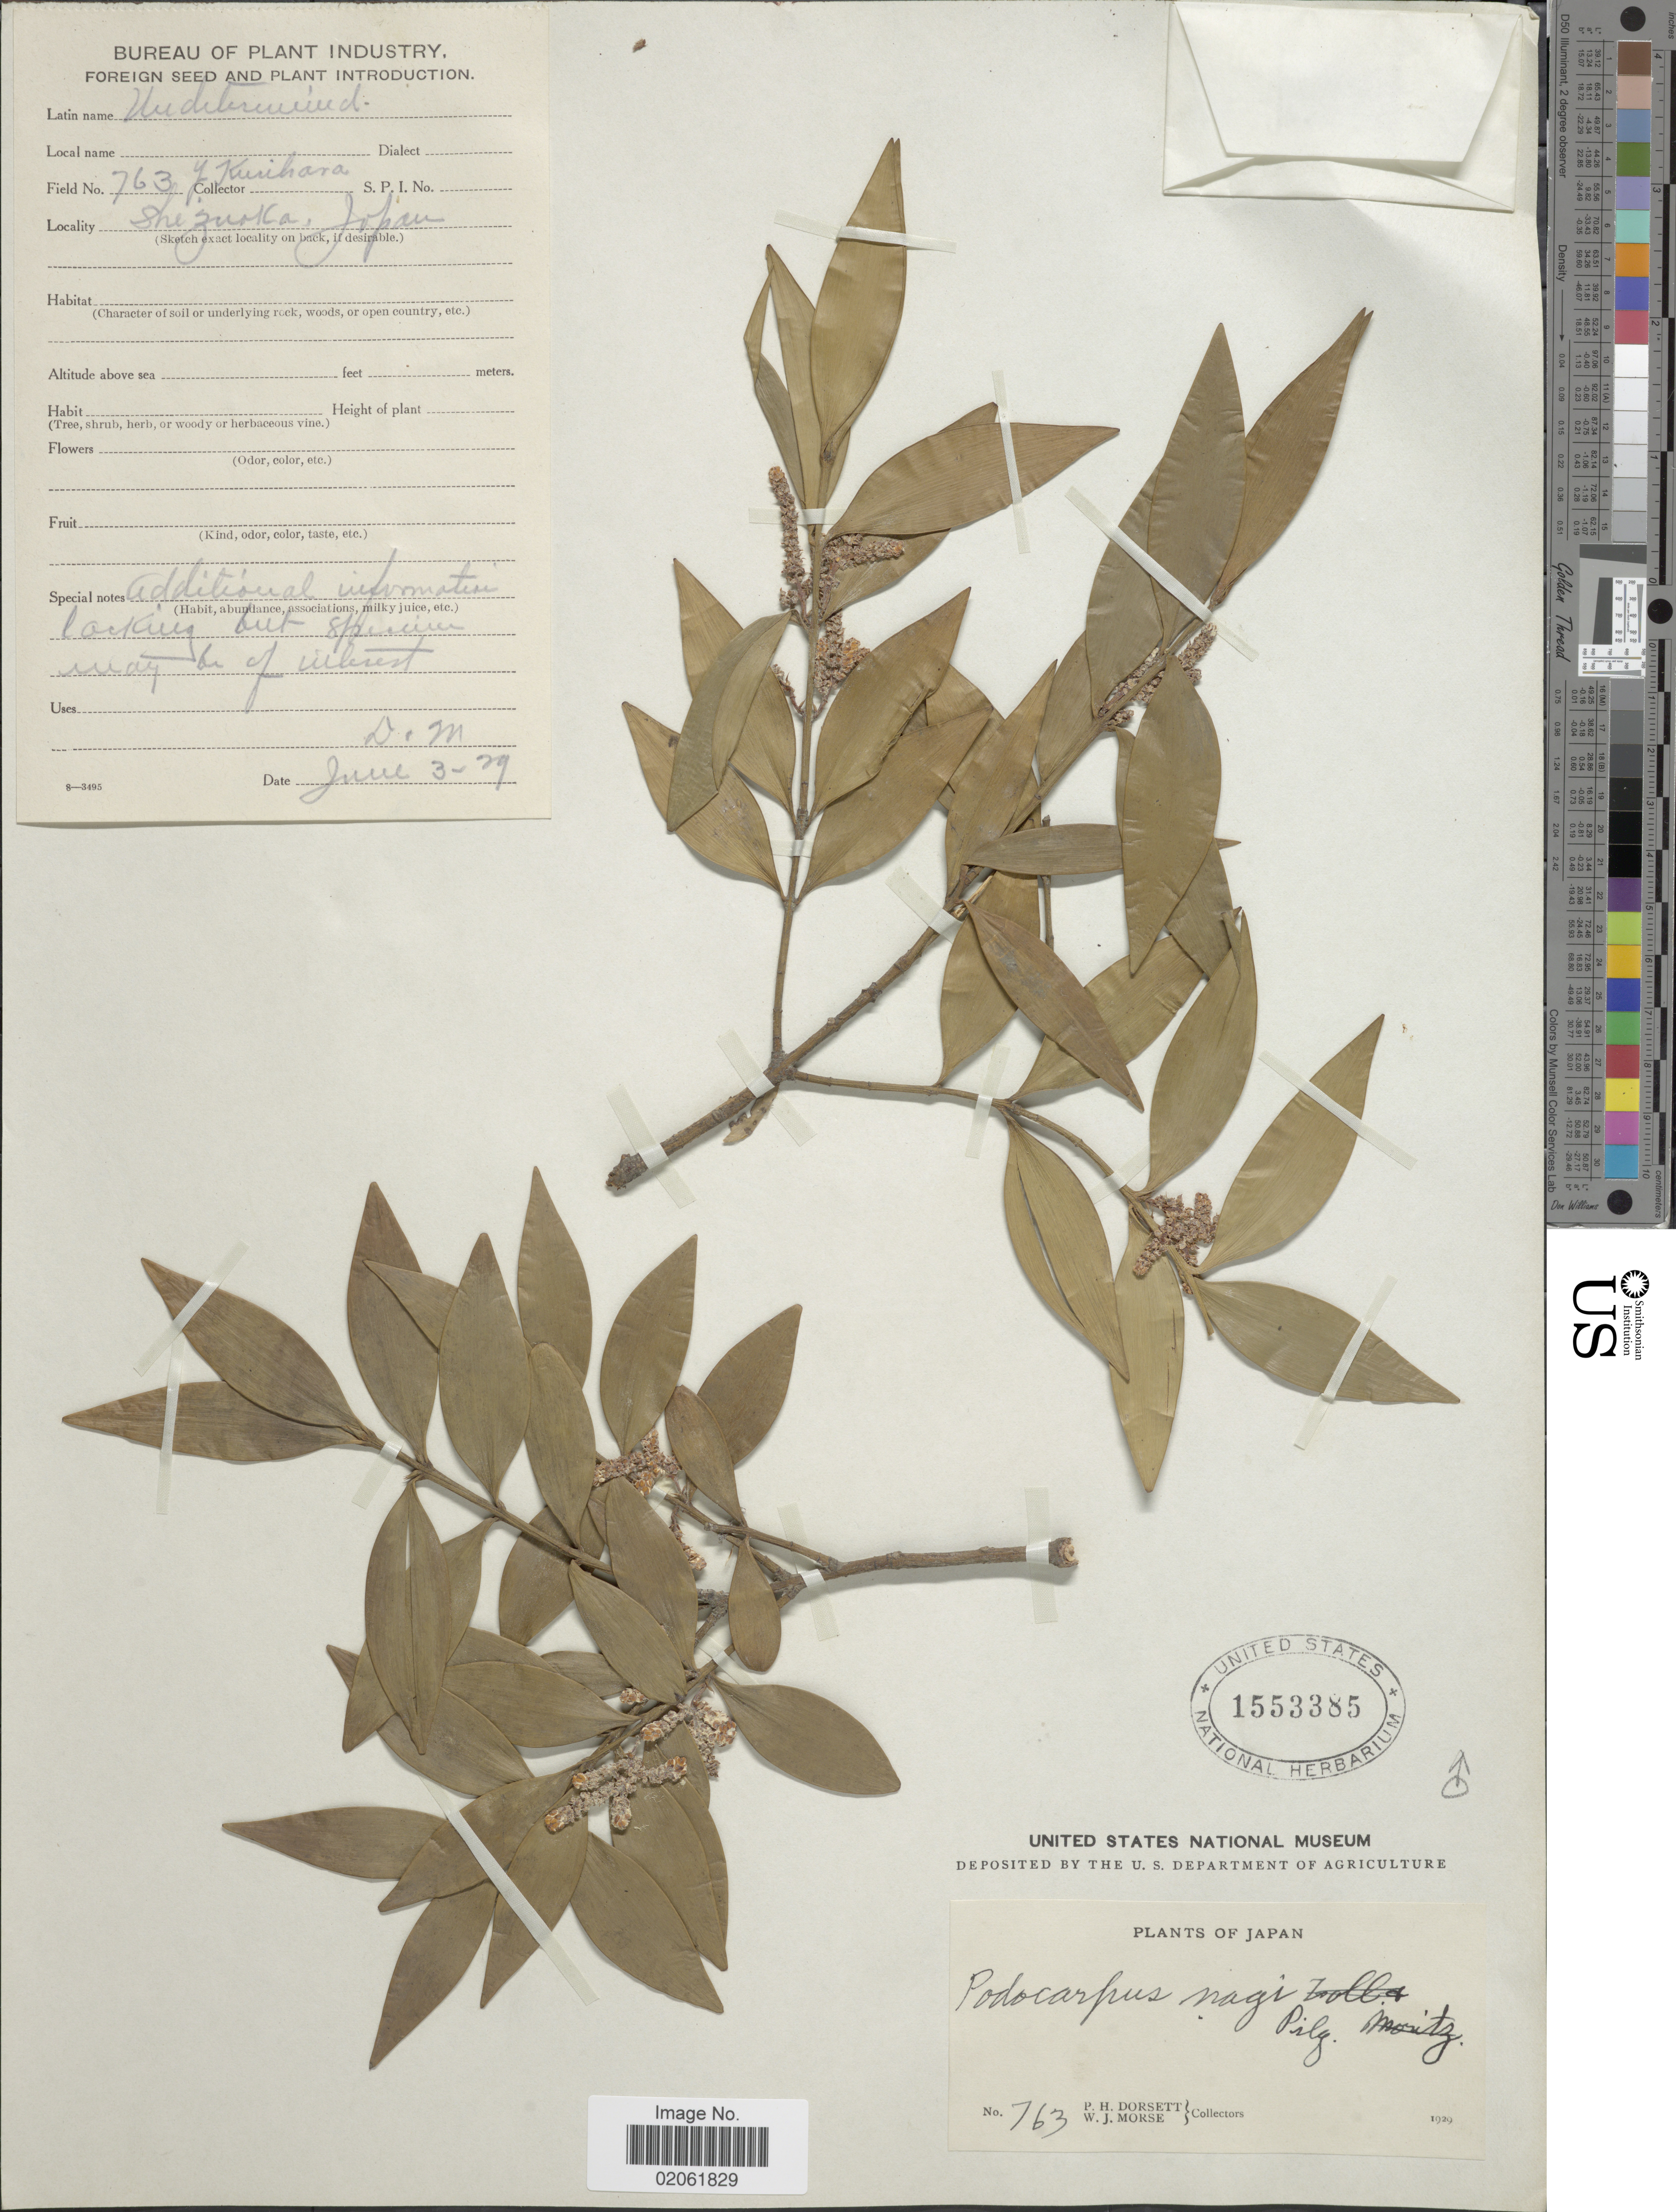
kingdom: Plantae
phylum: Tracheophyta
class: Pinopsida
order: Pinales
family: Podocarpaceae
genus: Podocarpus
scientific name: Podocarpus nagi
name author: (Thunb.) Pilg.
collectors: P. H. Dorsett & W. J. Morse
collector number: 763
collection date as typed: Transcribed d/m/y: 3/6/29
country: Japan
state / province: Sizuoka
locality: Shizuoka, Japan.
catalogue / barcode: US 1553385